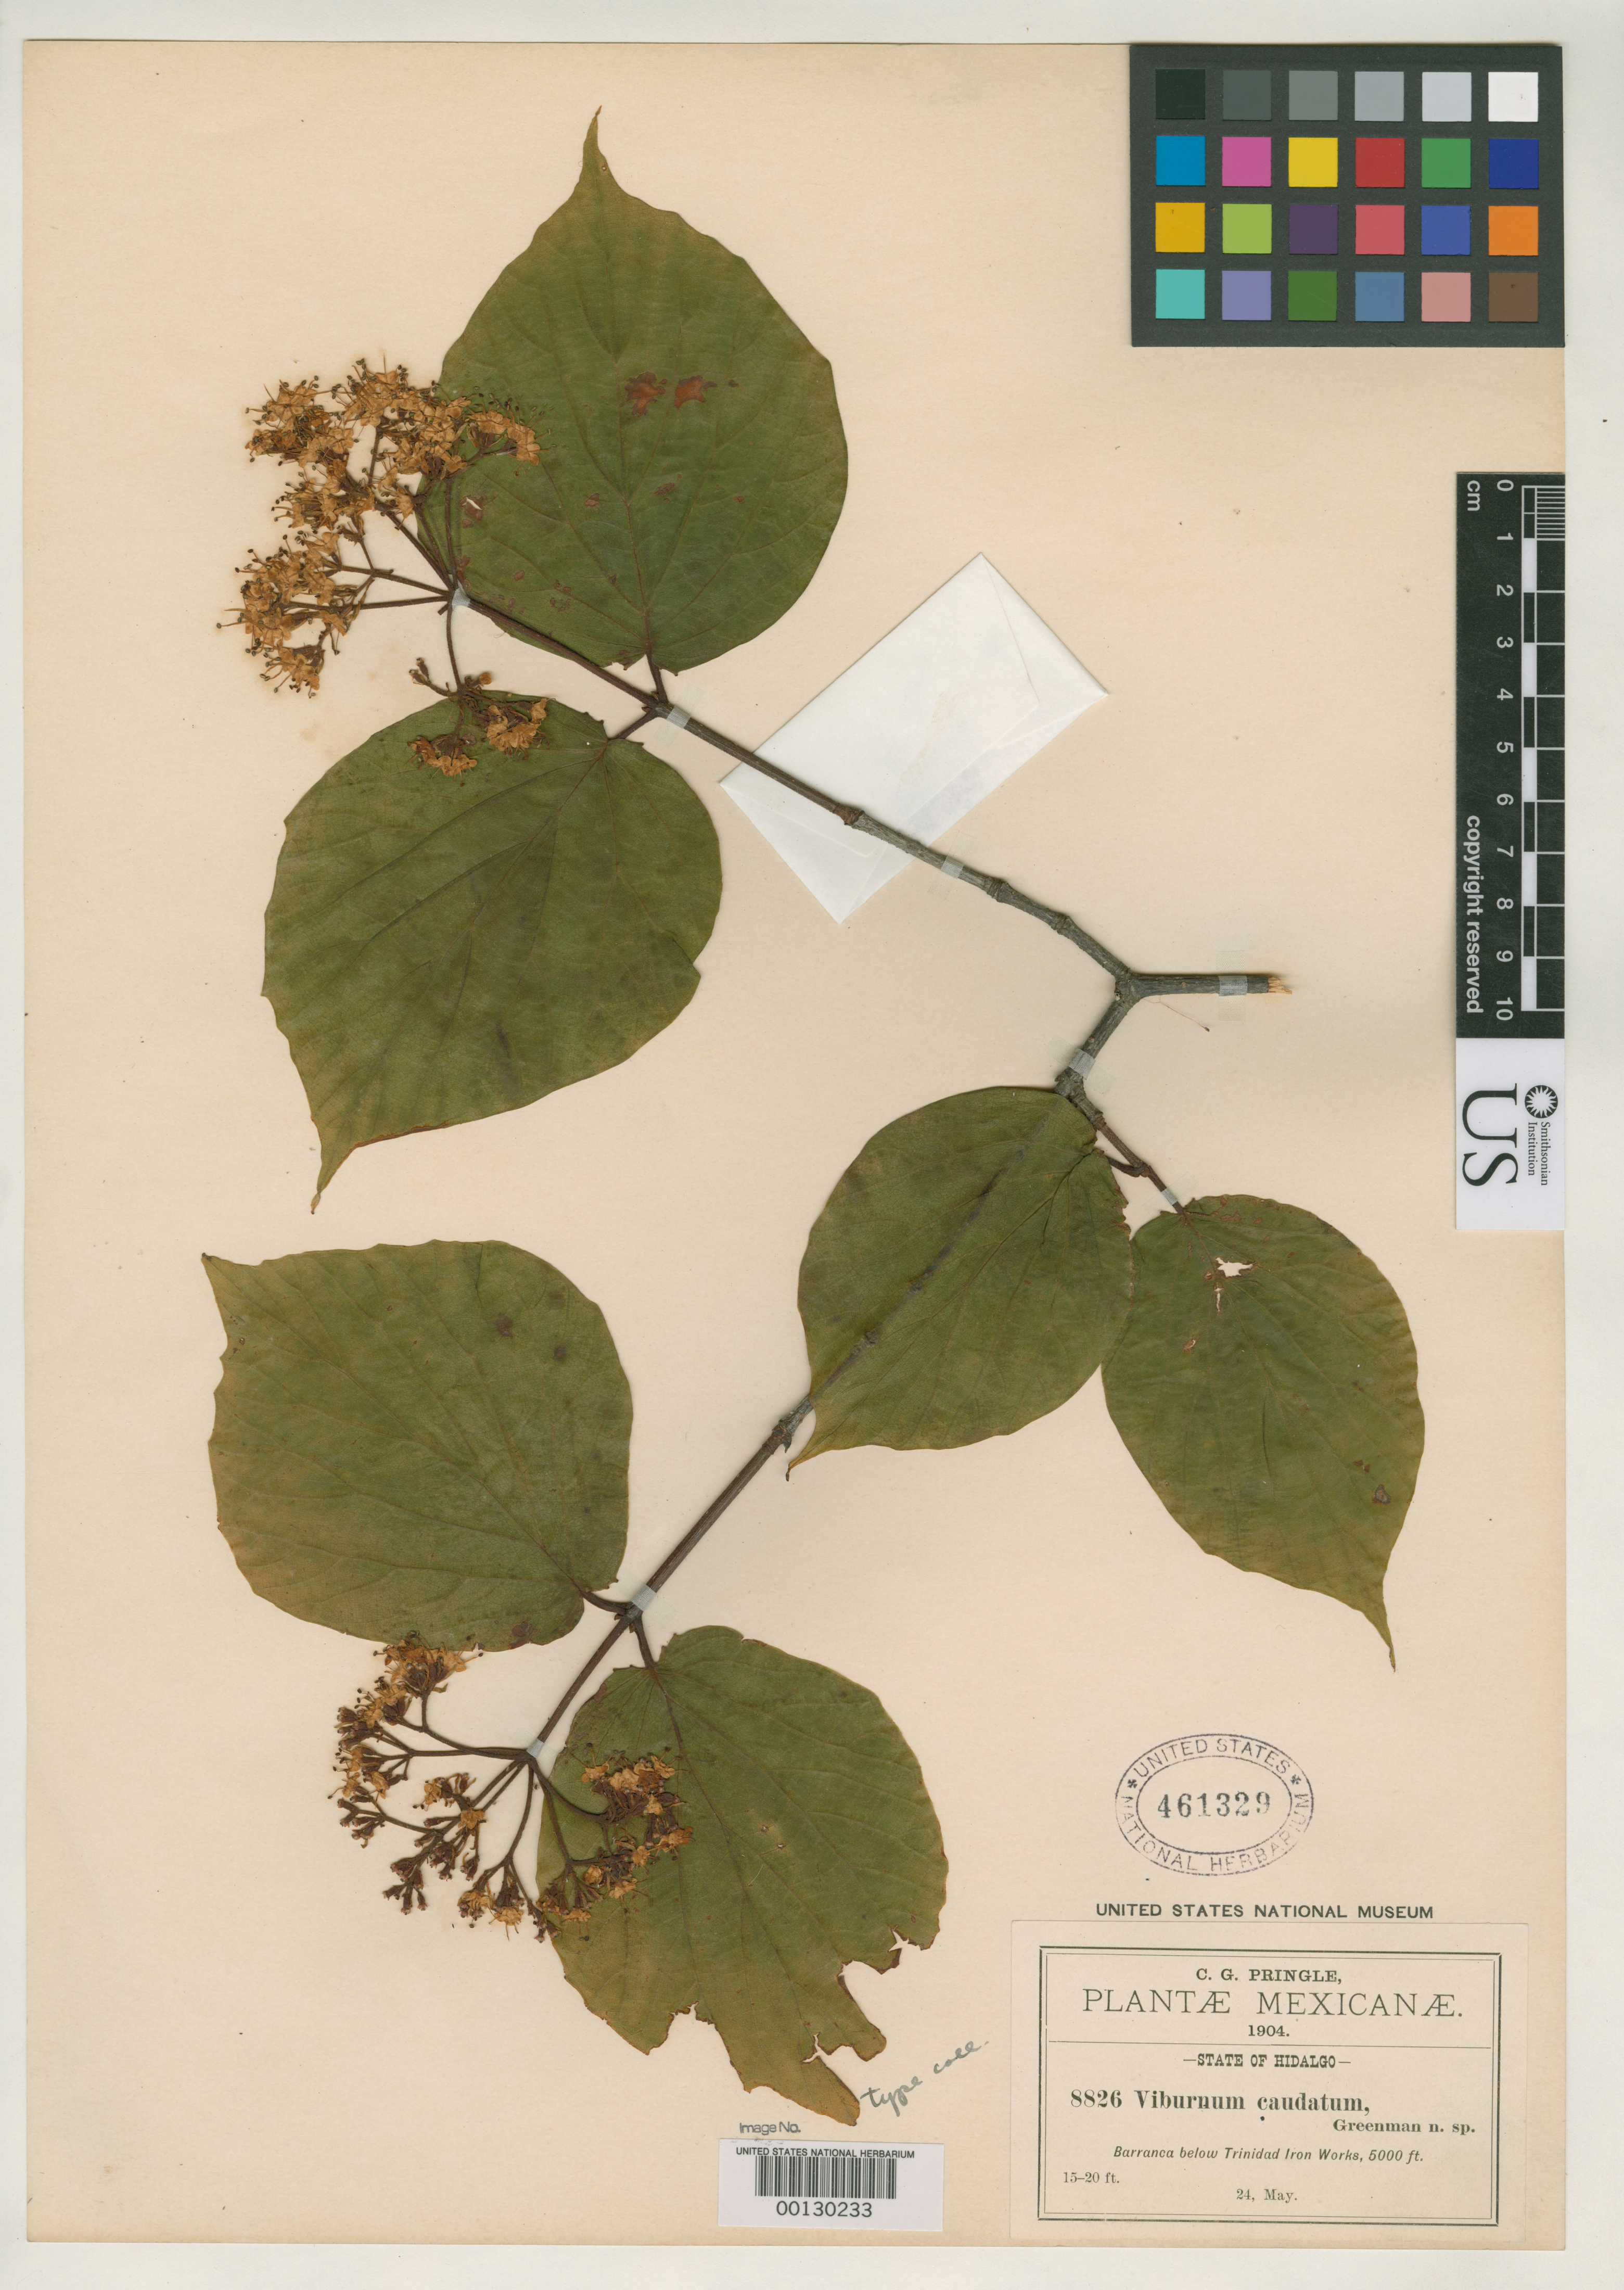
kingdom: Plantae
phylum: Tracheophyta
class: Magnoliopsida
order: Dipsacales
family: Viburnaceae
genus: Viburnum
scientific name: Viburnum caudatum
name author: Greenm.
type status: Isotype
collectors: C. G. Pringle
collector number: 8826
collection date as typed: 24 May 1904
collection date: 1904-05-24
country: Mexico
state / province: Hidalgo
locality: Below Trinidad Iron Works.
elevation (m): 1525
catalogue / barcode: US 461329